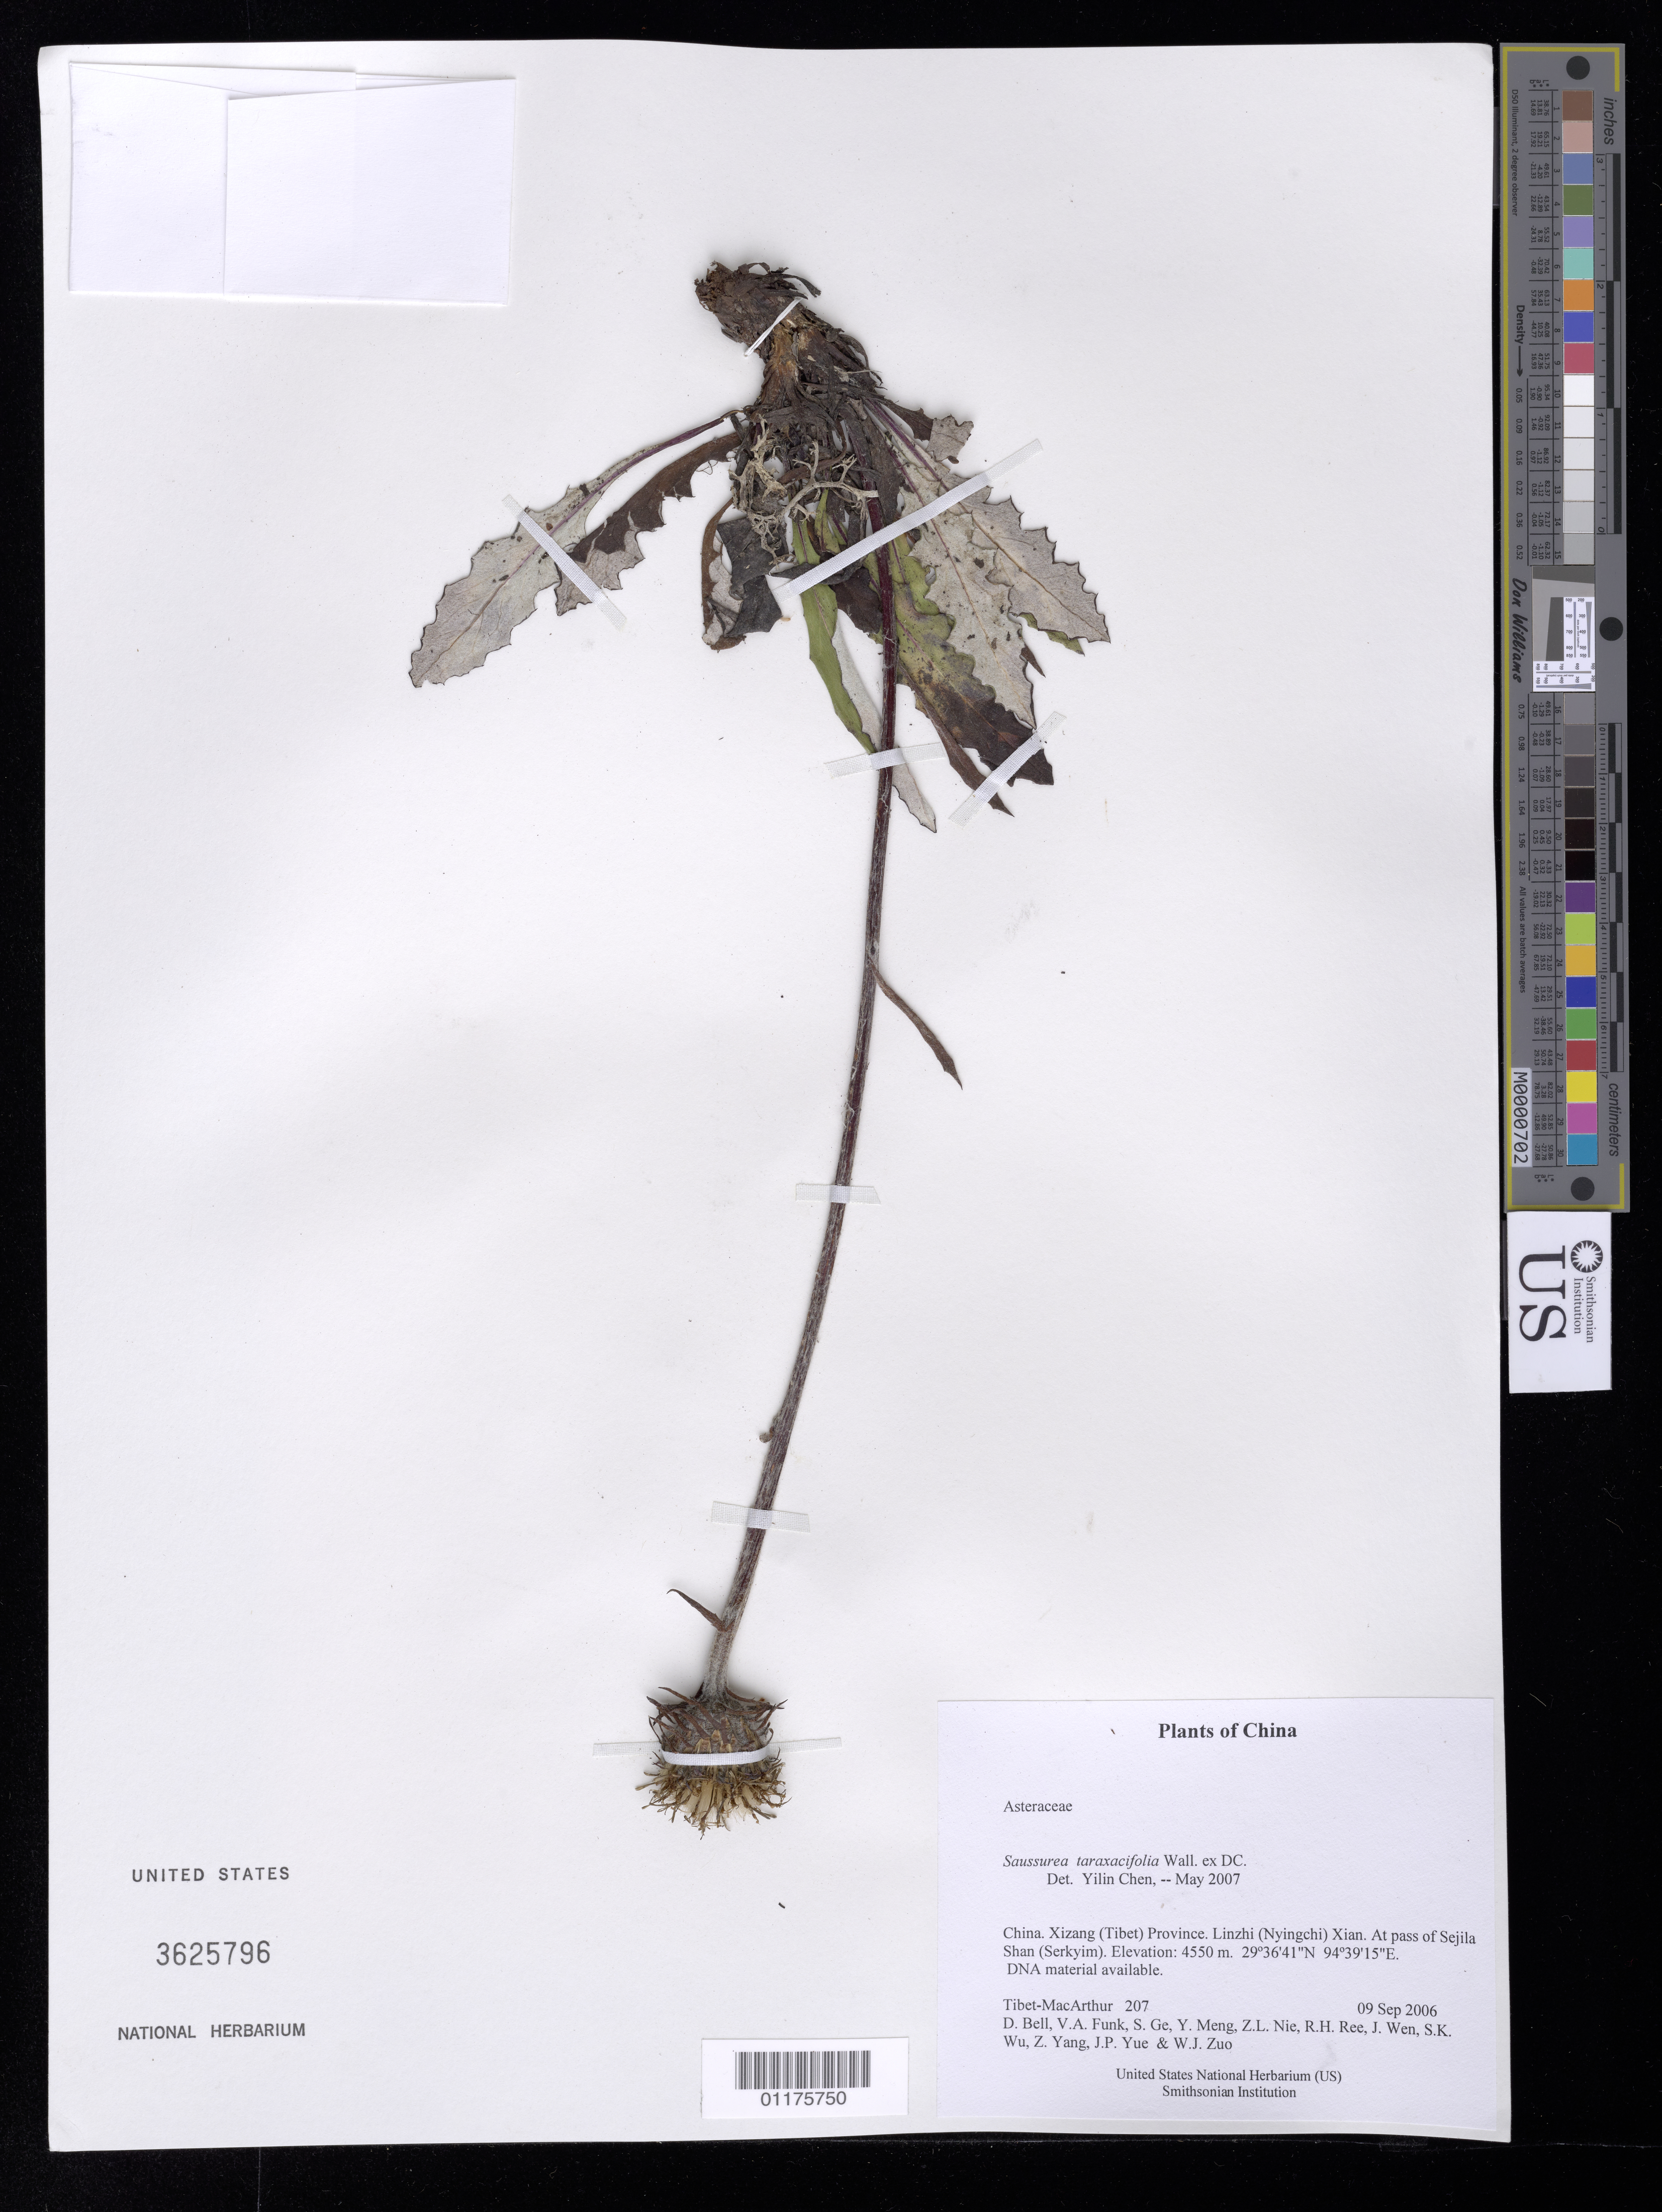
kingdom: Plantae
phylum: Tracheophyta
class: Magnoliopsida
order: Asterales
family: Asteraceae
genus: Saussurea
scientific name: Saussurea taraxacifolia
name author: Wall. ex DC.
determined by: Yilin Chen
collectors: Tibet-MacArthur, D. A. Bell, V. Funk, S. Ge, Y. Meng, Z. Nie, R. Ree, J. Wen, S. K. Wu, Z. Yang, J. Yue & W. Zuo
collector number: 207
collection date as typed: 09 Sep 2006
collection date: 2006-09-09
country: China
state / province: Xizang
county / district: Linzhi (Nyingchi) Xian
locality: At pass of Sejila Shan (Serkyim).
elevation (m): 4550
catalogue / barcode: US 3624796